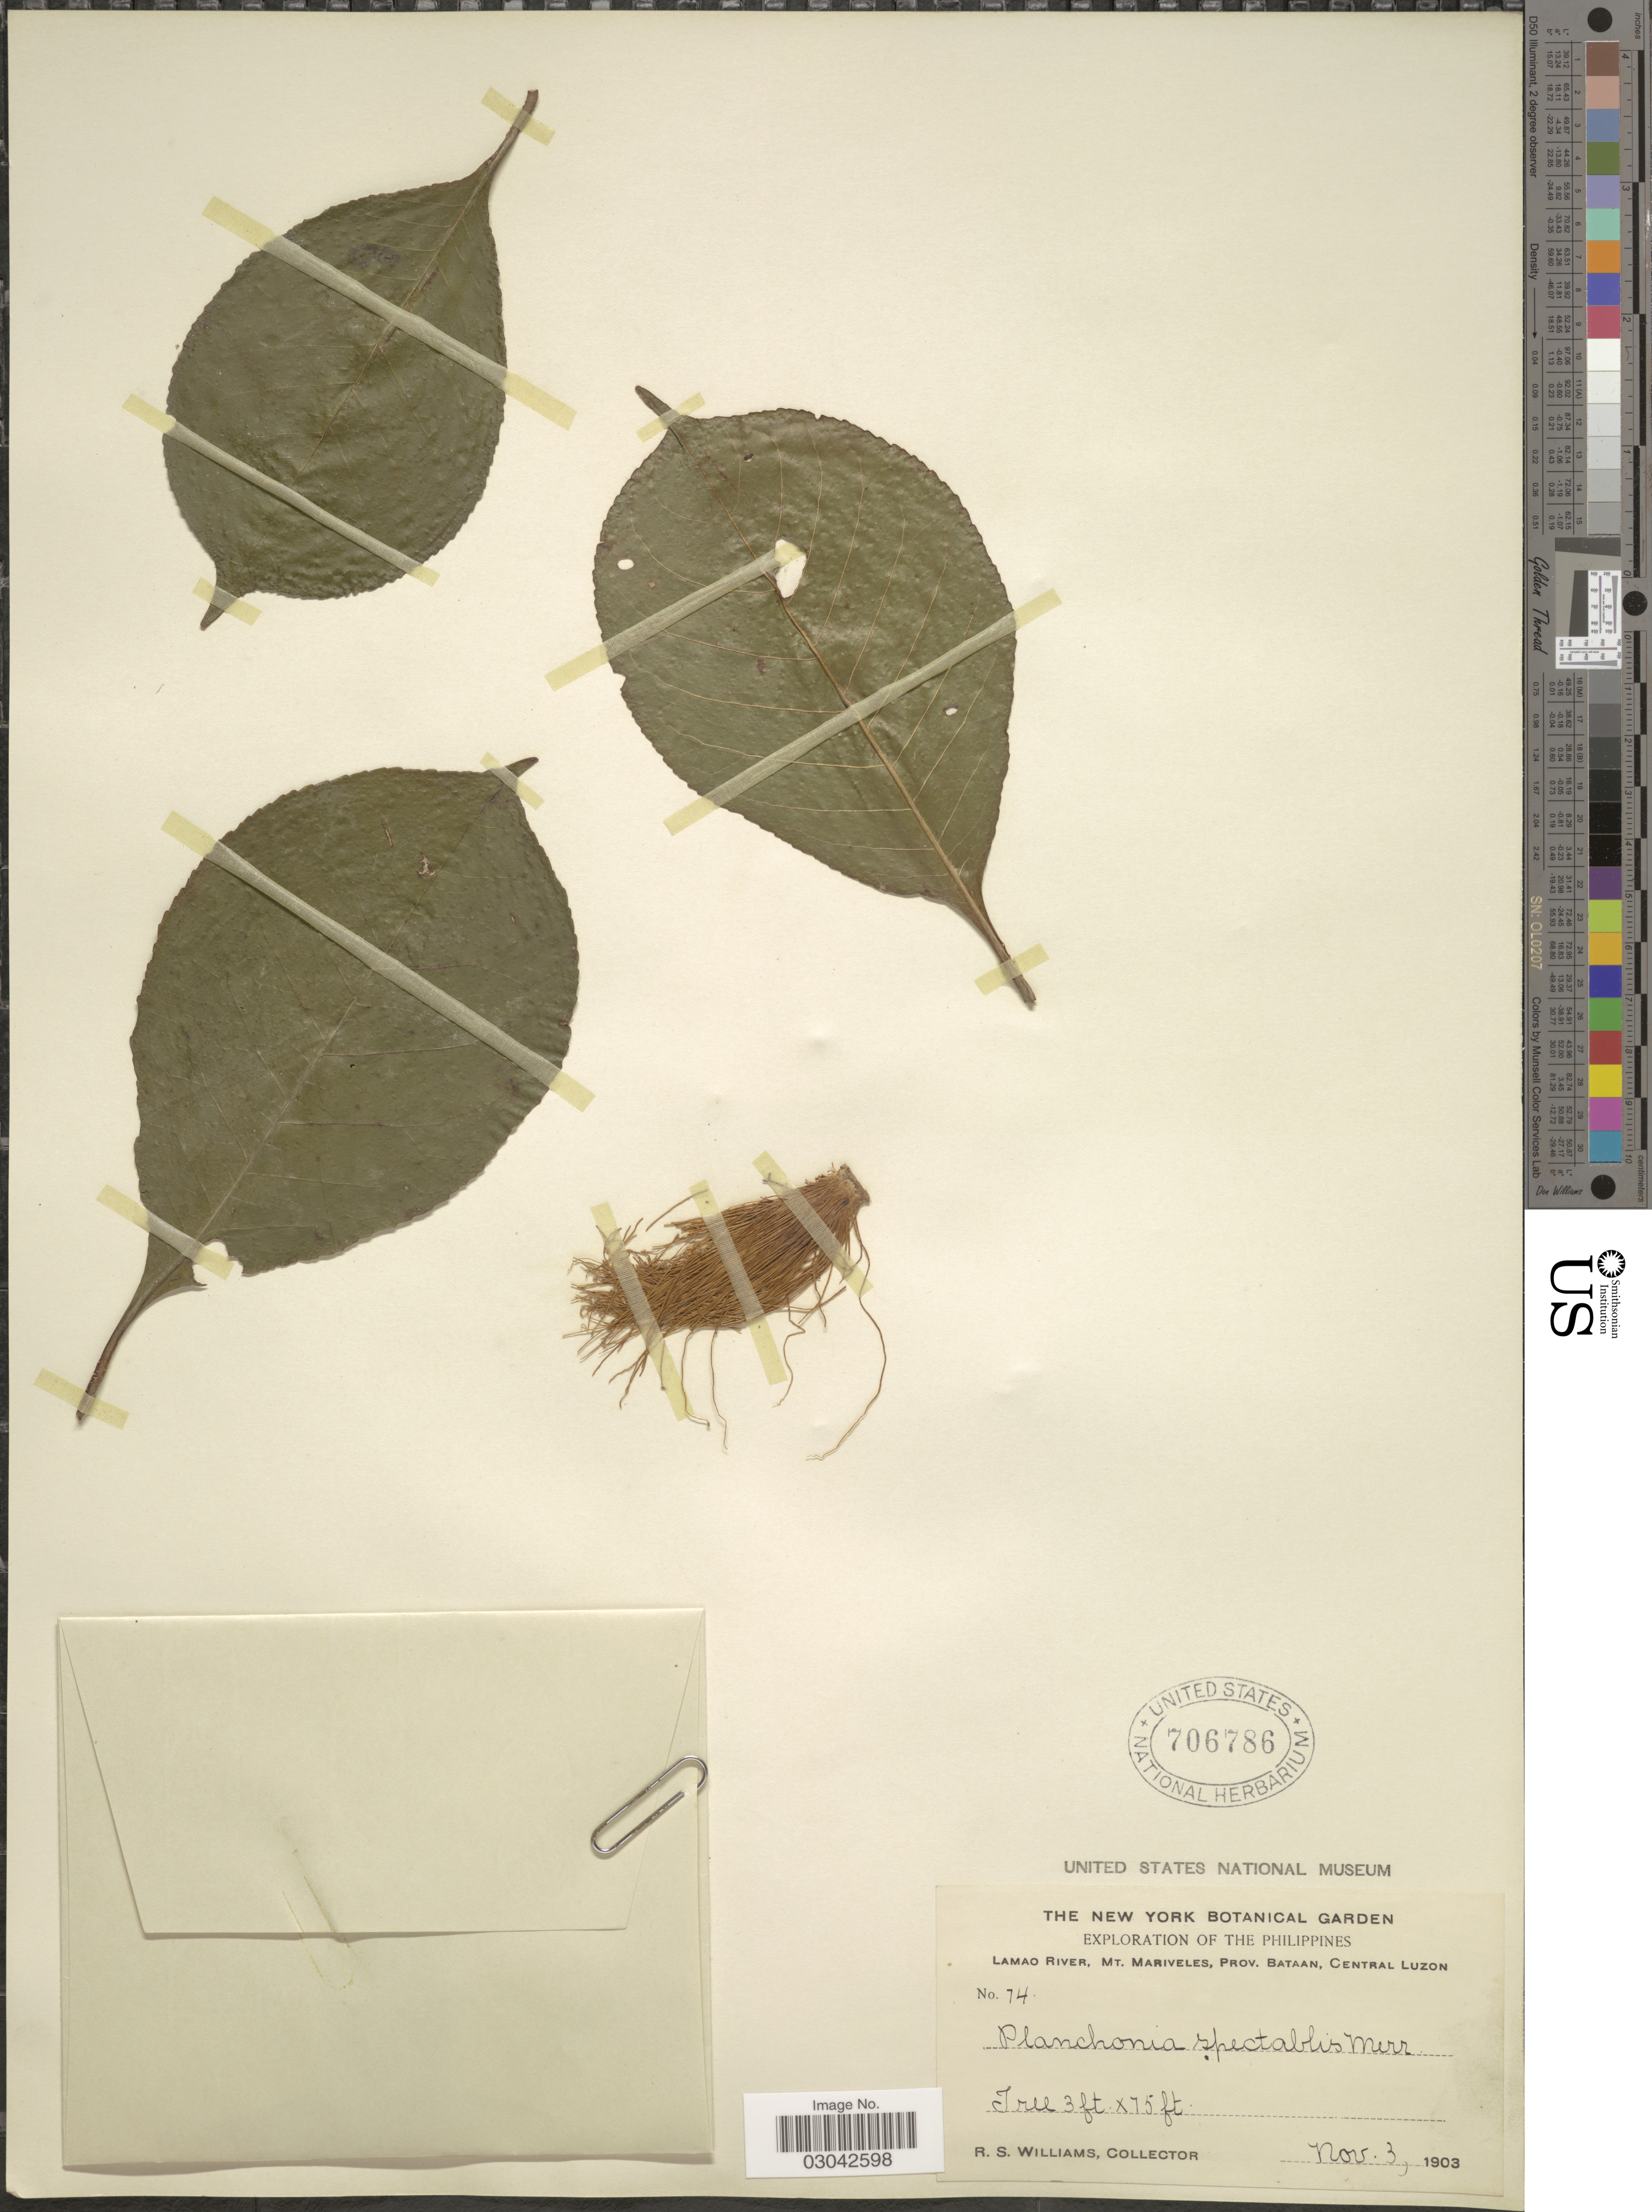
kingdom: Plantae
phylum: Tracheophyta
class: Magnoliopsida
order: Ericales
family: Lecythidaceae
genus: Planchonia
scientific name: Planchonia spectabilis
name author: Merr.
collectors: R. S. Williams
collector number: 74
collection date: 1903-11-03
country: Philippines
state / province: Central Luzon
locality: Lamao River, Mt. Mariveles, Prov. Bataan.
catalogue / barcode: US 706786